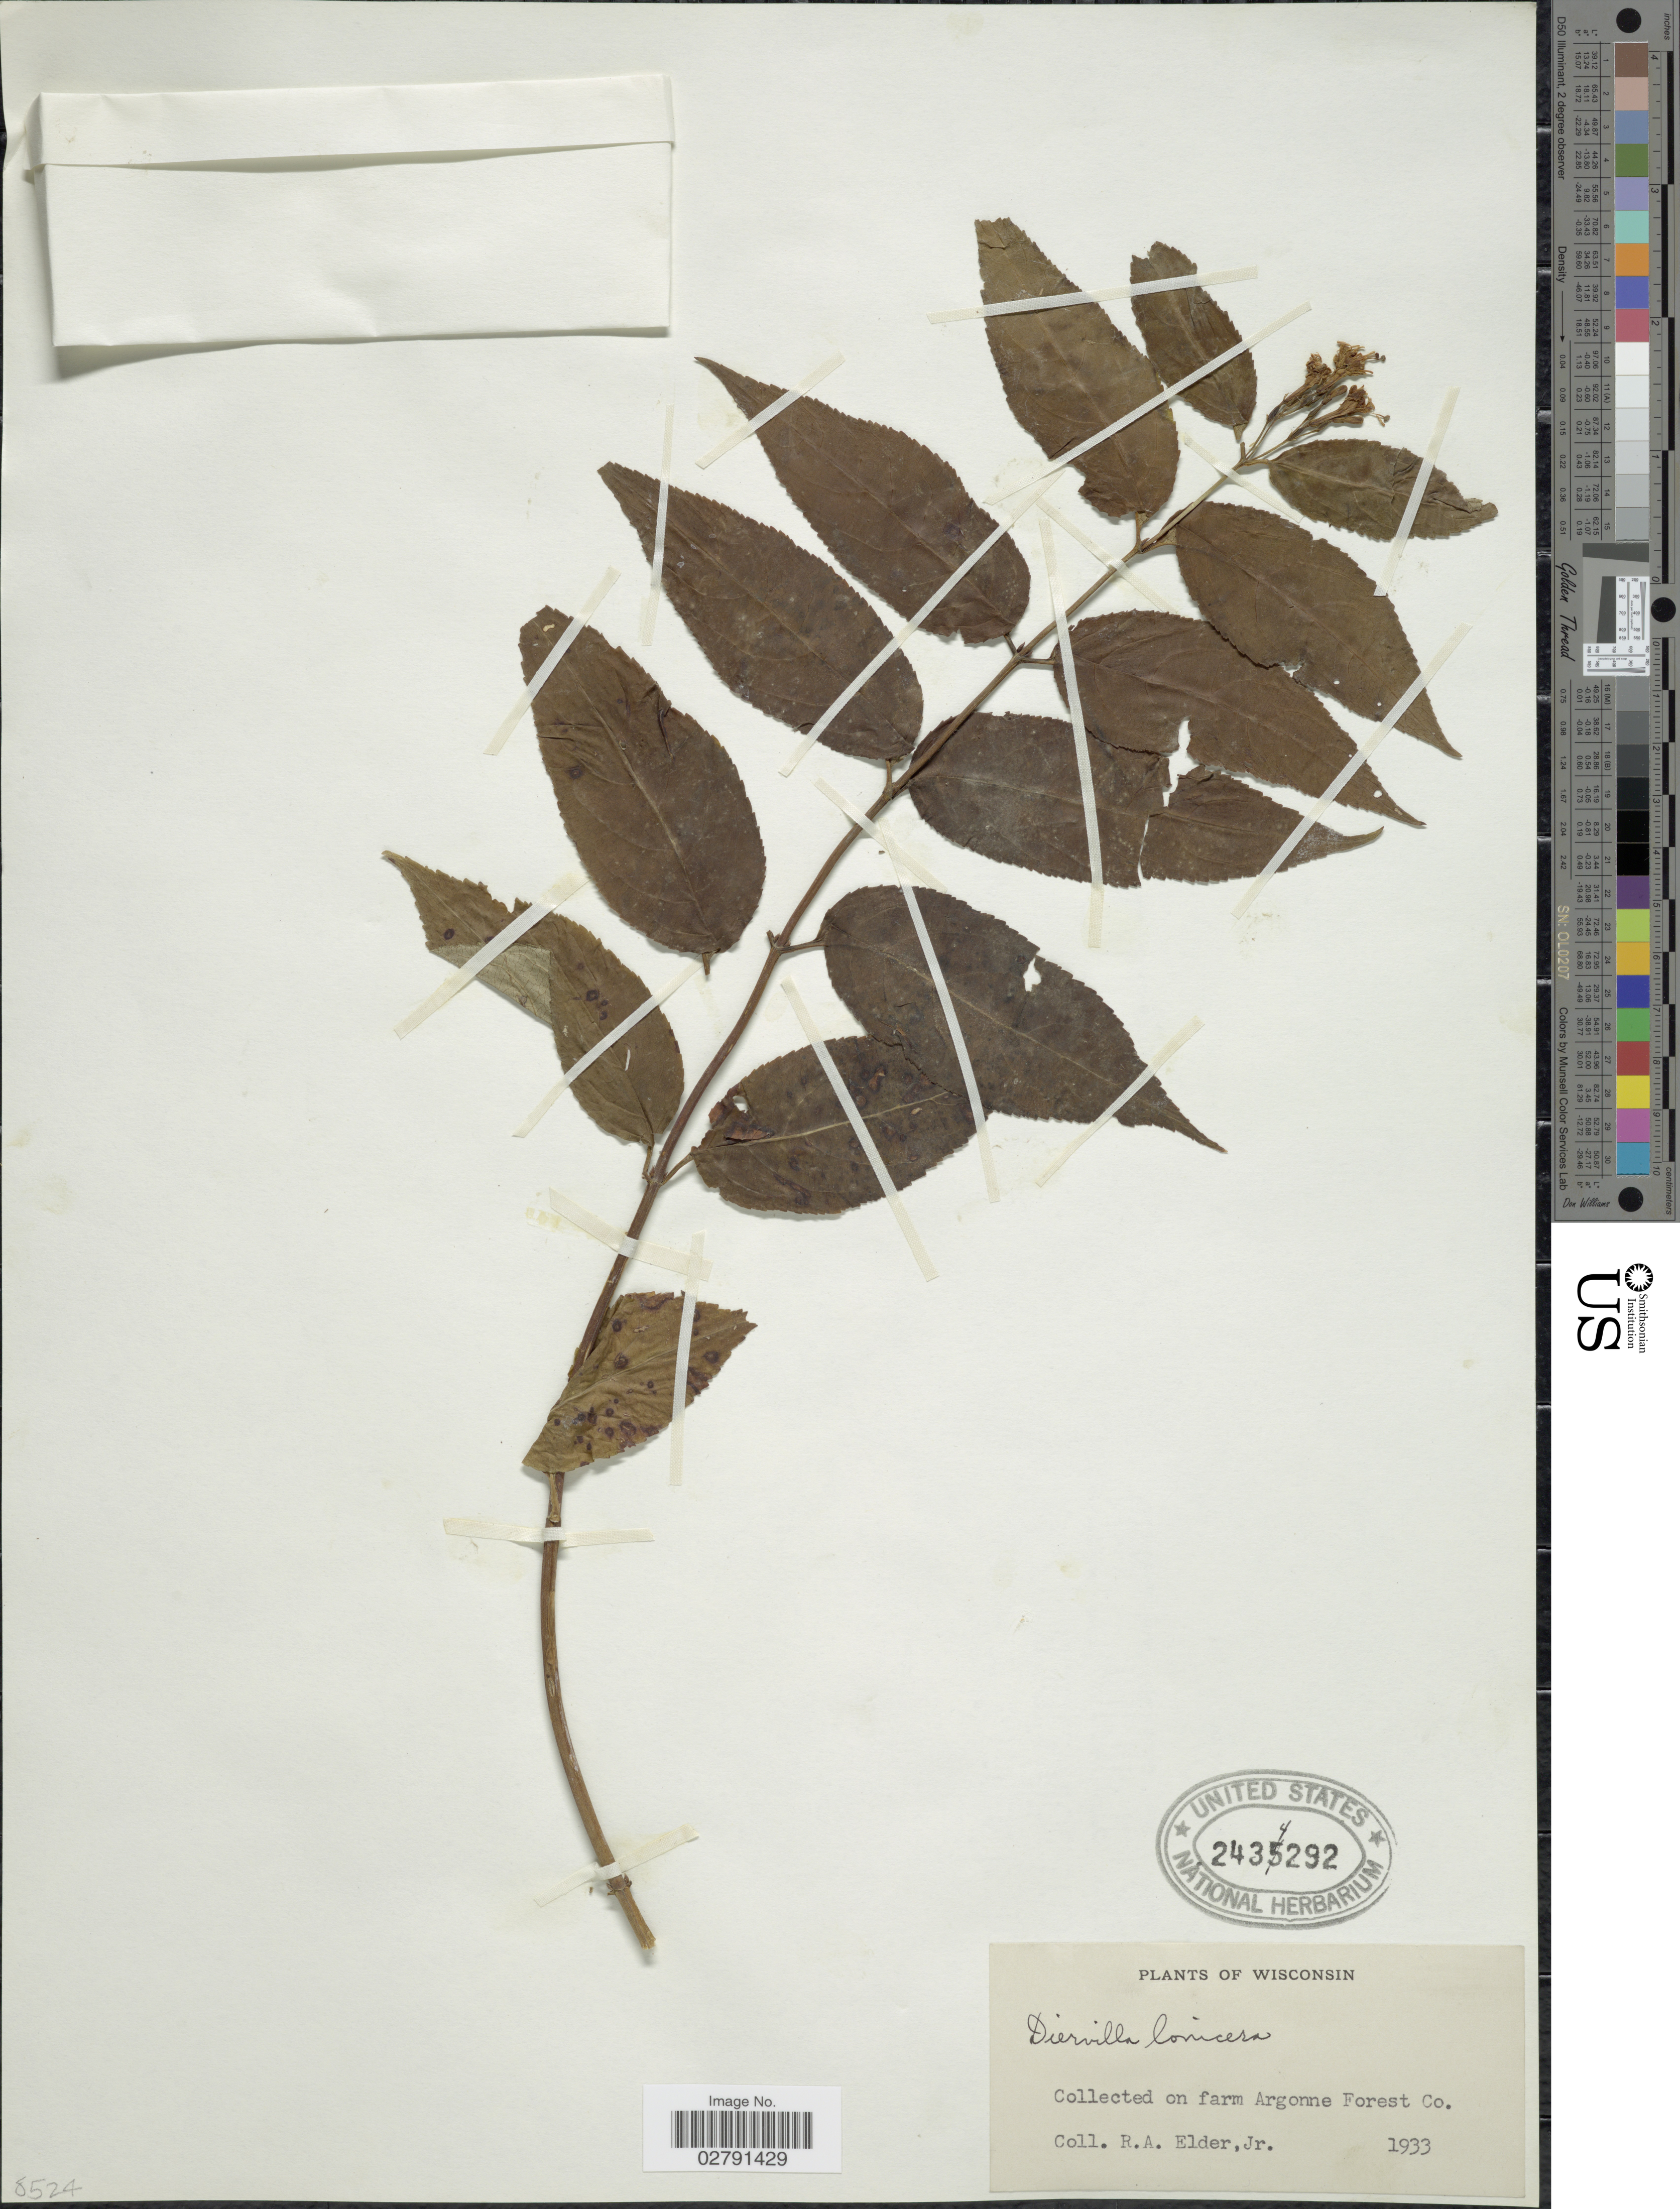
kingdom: Plantae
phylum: Tracheophyta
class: Magnoliopsida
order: Dipsacales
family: Caprifoliaceae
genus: Diervilla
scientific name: Diervilla lonicera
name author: Mill.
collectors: R. Elder Jr.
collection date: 1933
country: United States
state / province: Wisconsin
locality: Farm Argonne Forest Co.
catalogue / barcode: US 2434292